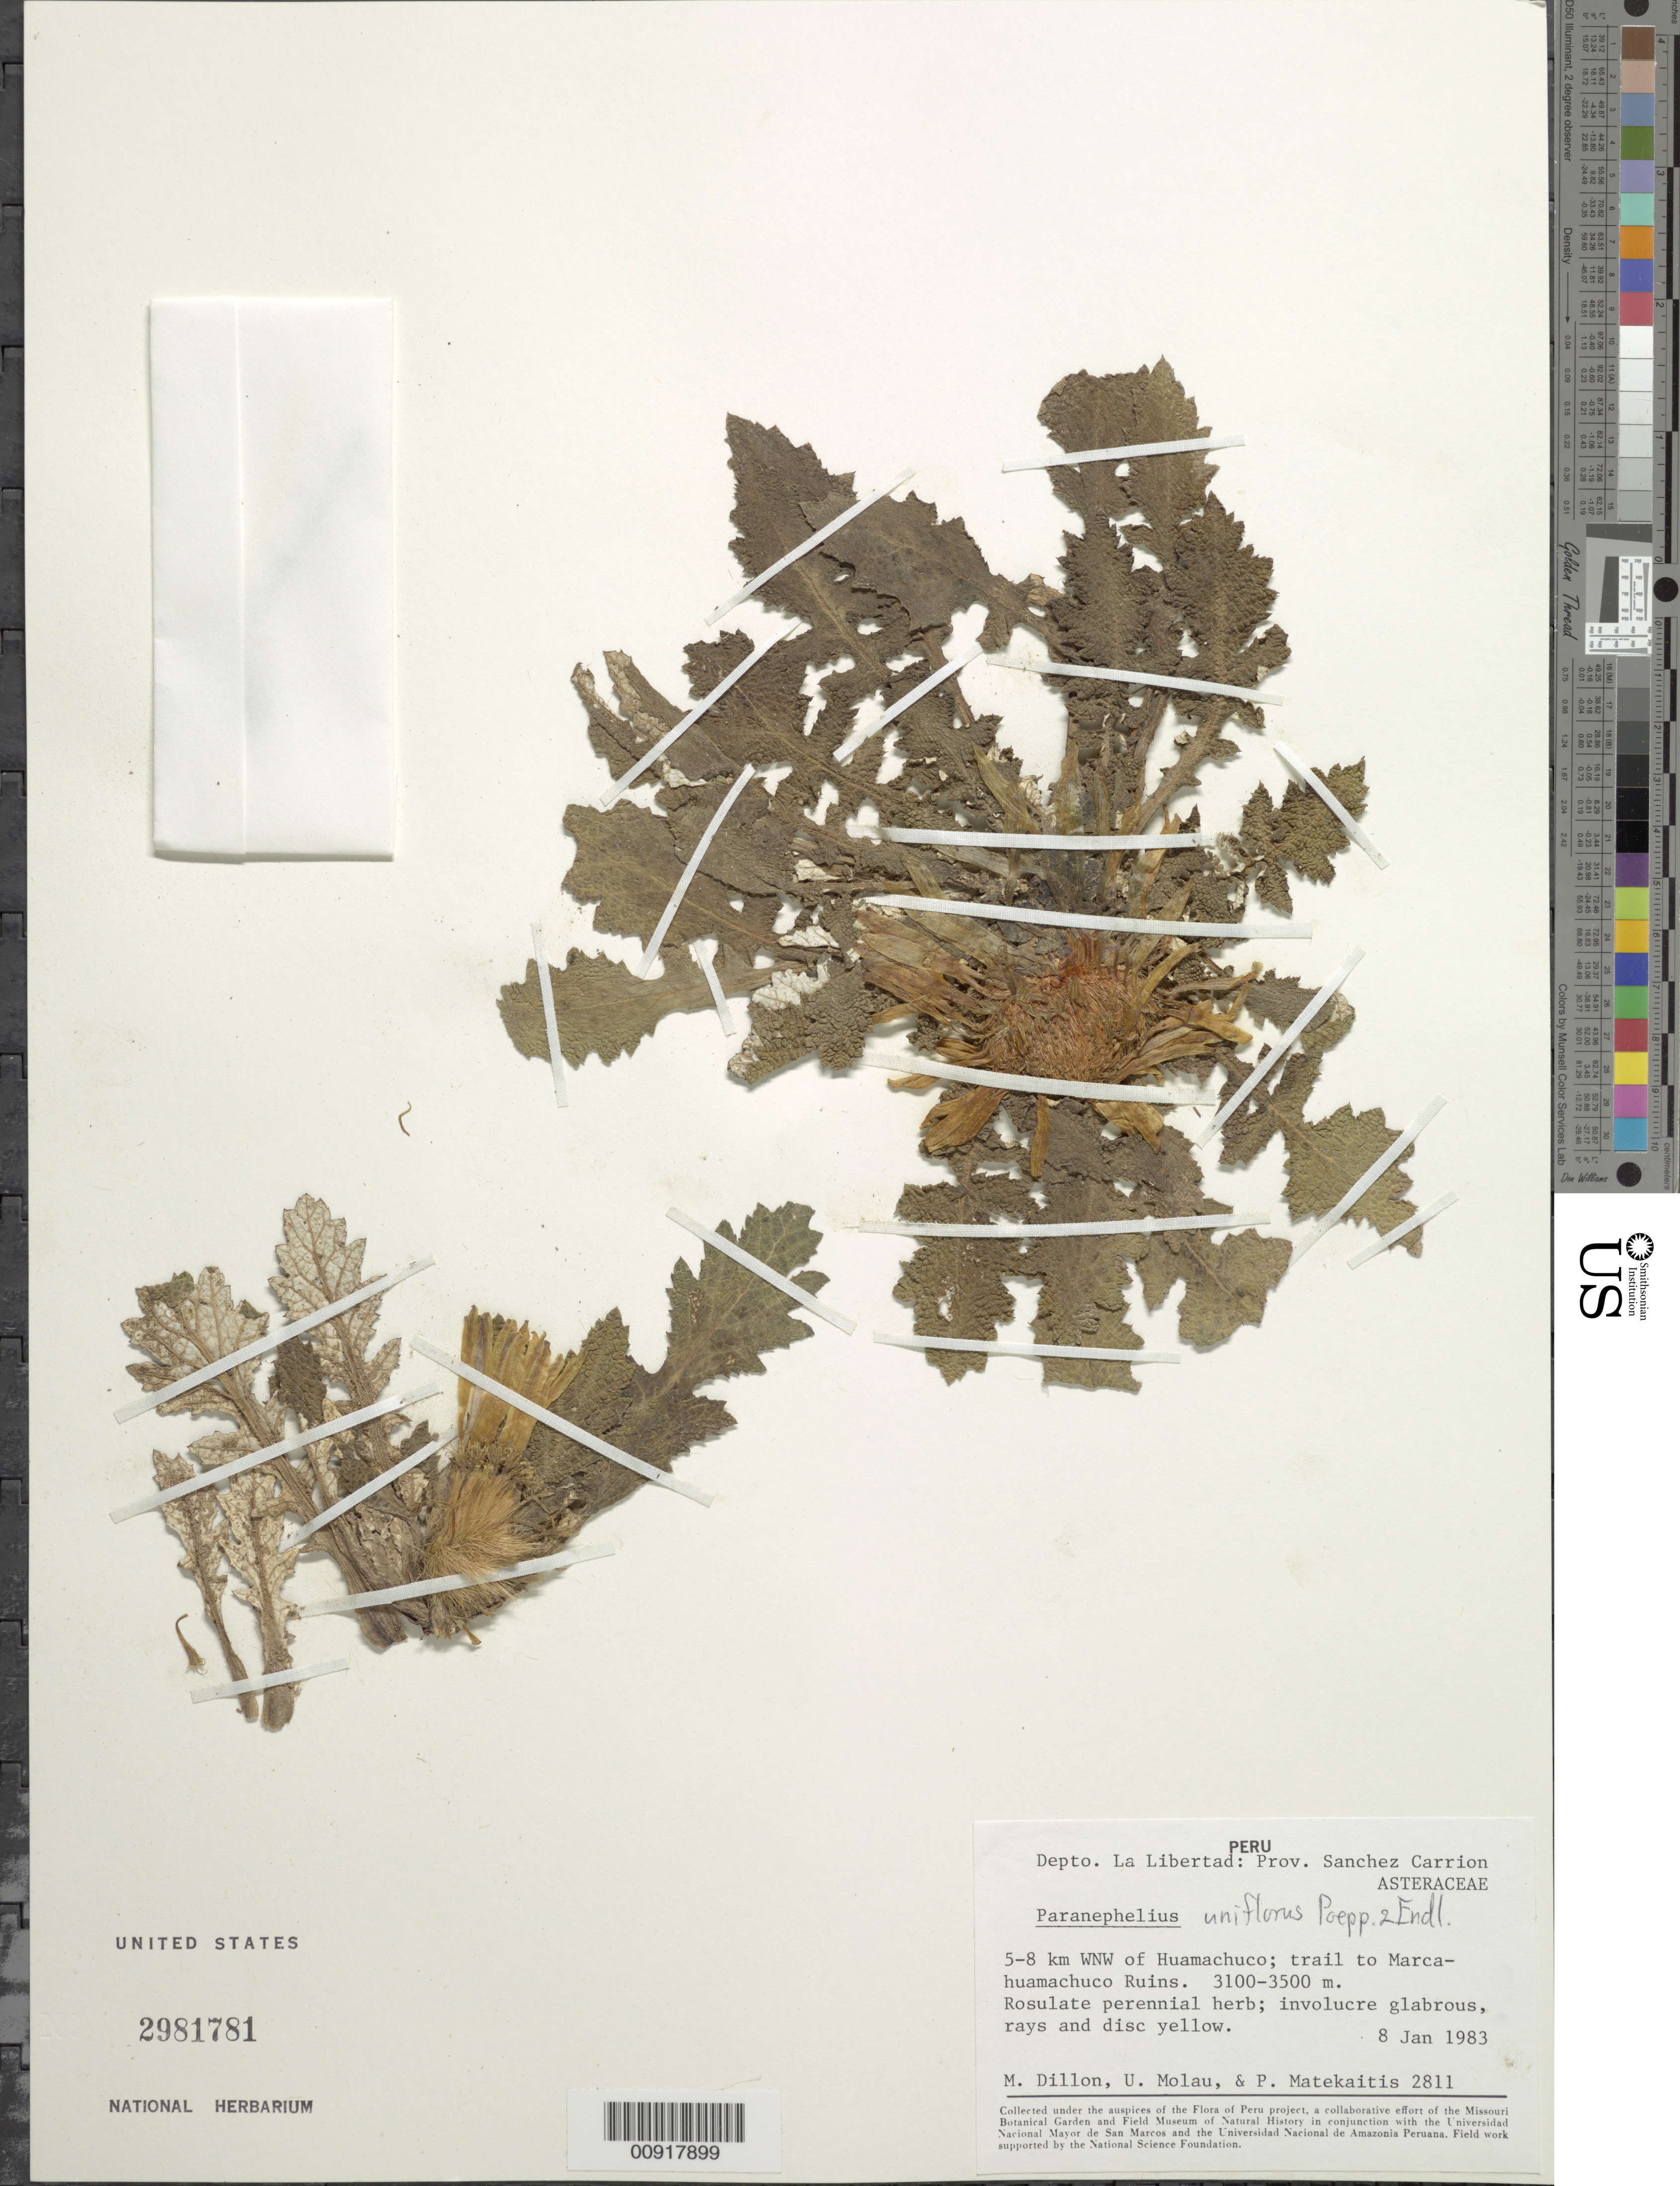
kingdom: Plantae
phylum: Tracheophyta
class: Magnoliopsida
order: Asterales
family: Asteraceae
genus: Paranephelius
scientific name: Paranephelius uniflorus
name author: Poepp. & Endl.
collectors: M. O. Dillon, U. Molau & P. Matekaitis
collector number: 2811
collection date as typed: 8 January 1983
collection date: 1983-01-08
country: Peru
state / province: La Libertad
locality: Prov. Sanchez Carrion, Dpto. La Libertad, 5-8 km WNW of Huamacucho; trail to Marca-Huamacucho Ruins.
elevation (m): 3100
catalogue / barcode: US 2981781